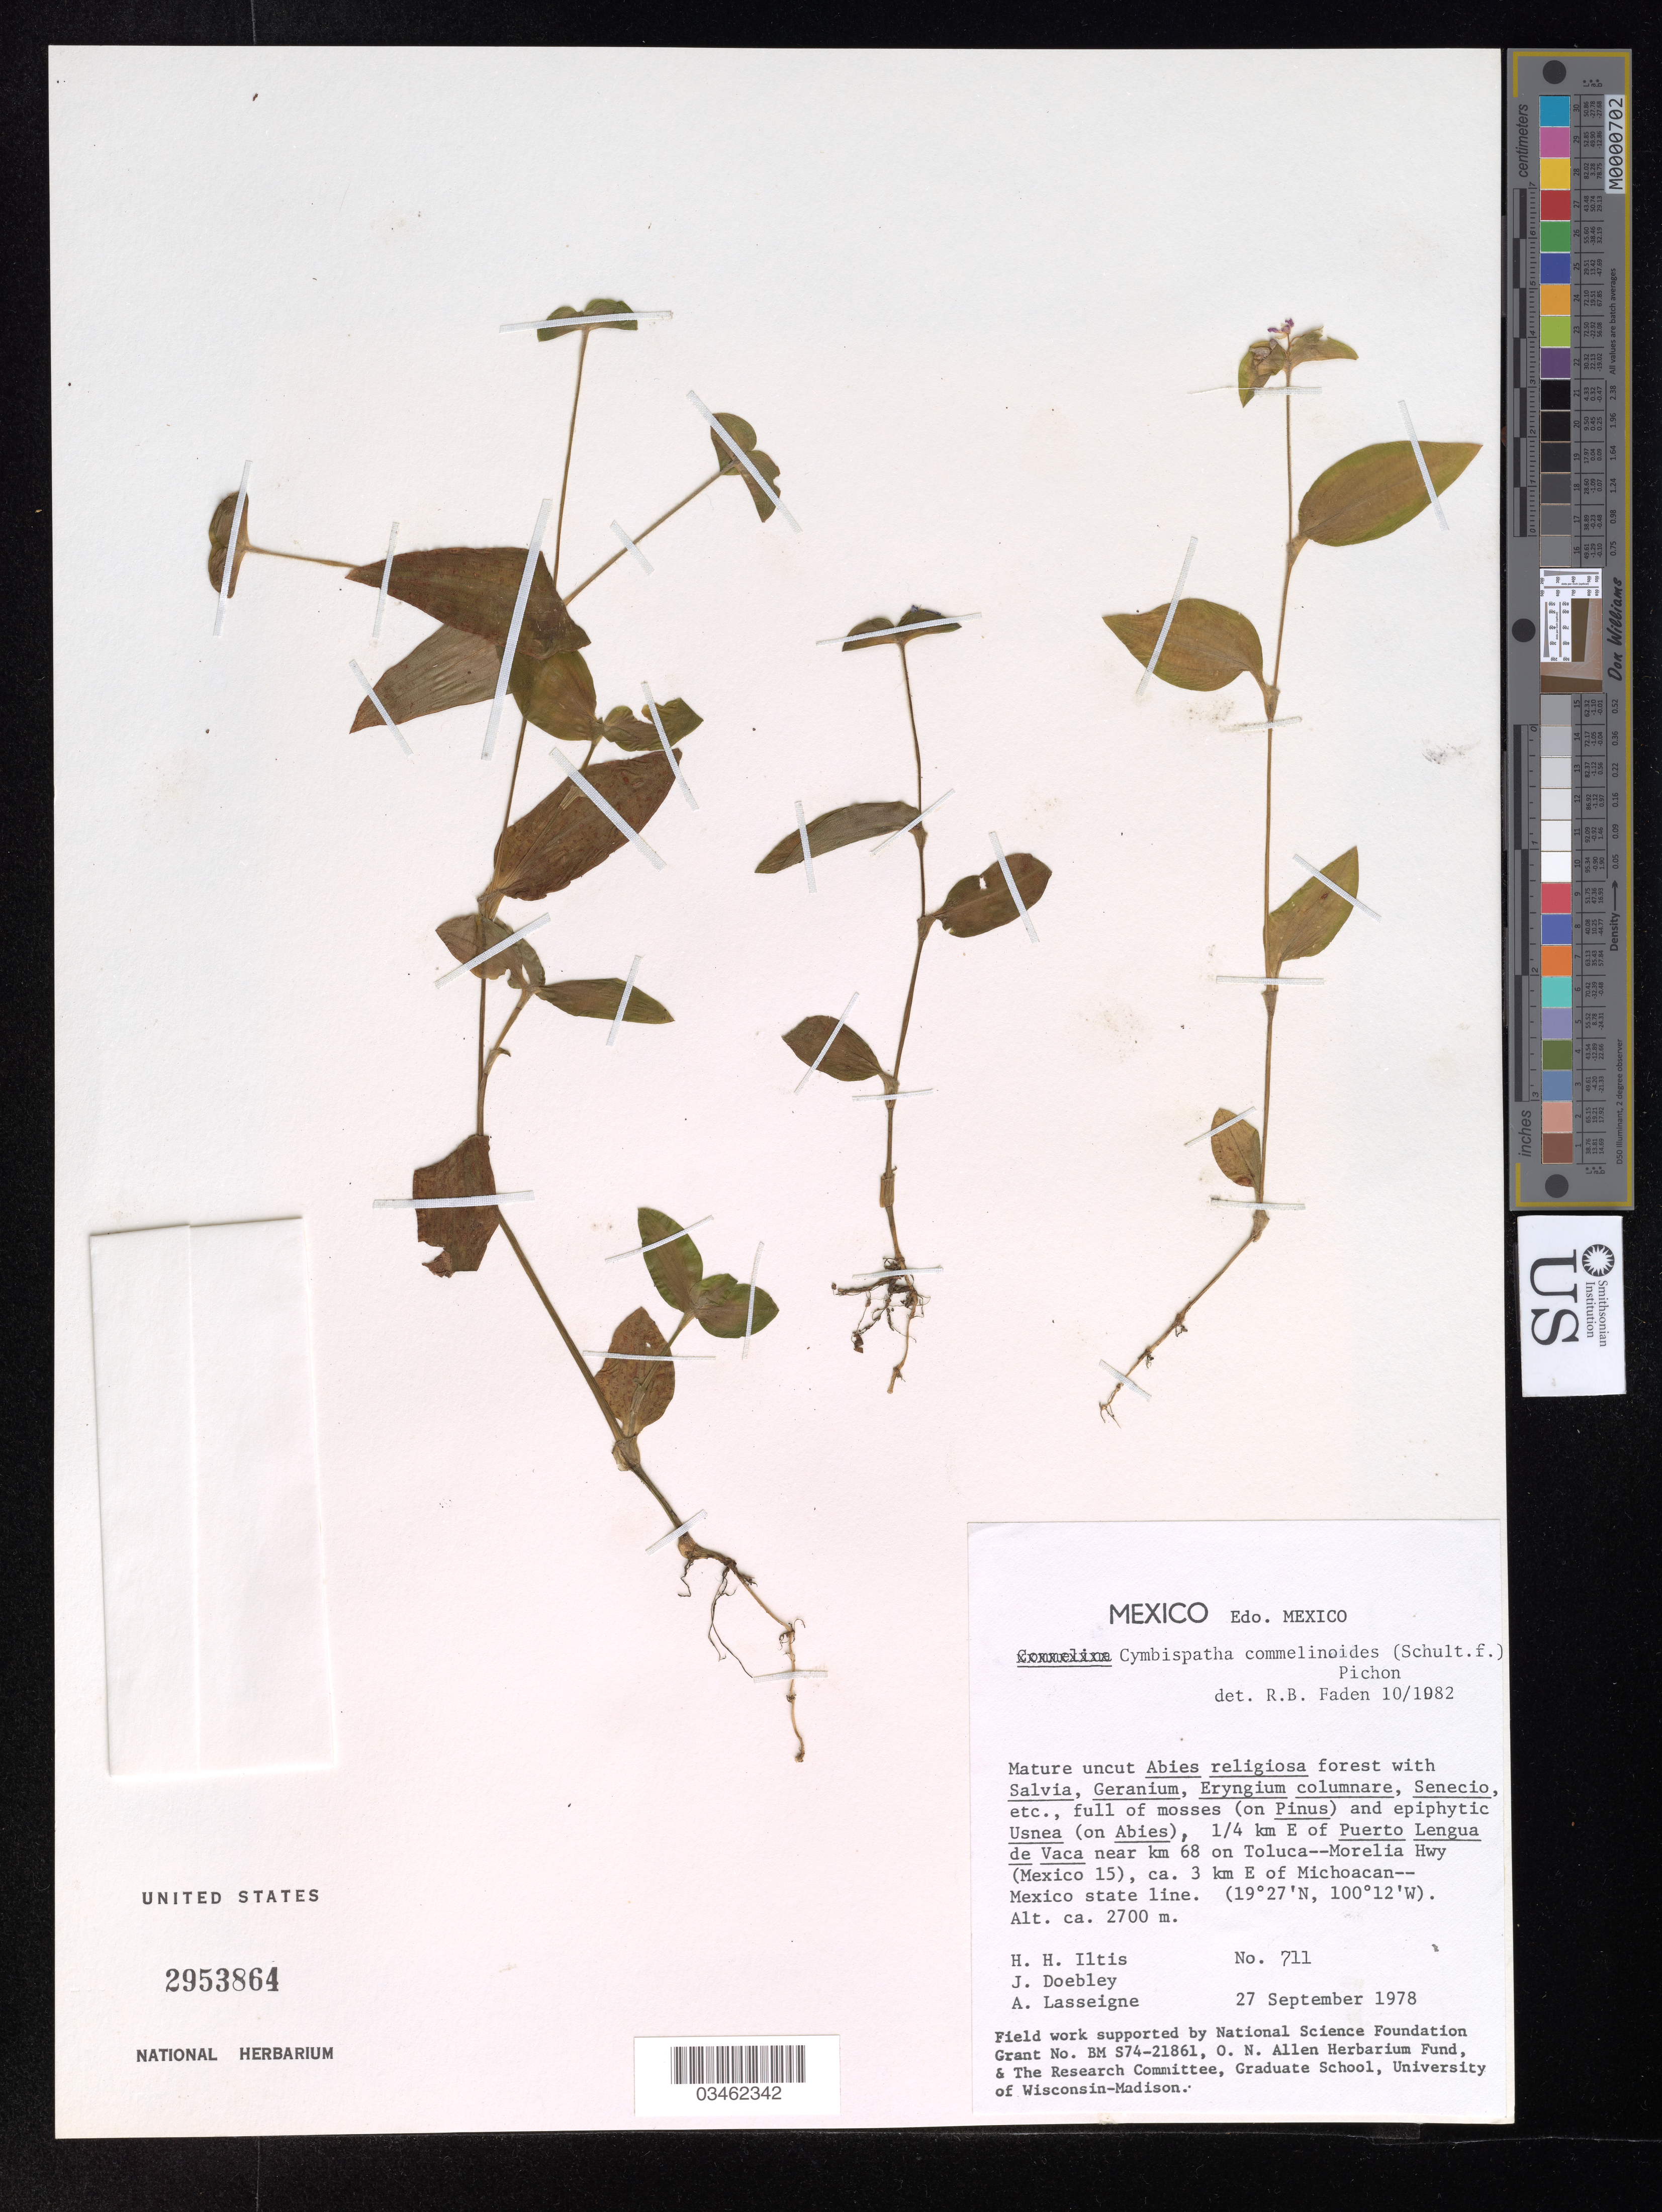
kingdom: Plantae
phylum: Tracheophyta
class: Liliopsida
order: Commelinales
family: Commelinaceae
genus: Cymbispatha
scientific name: Cymbispatha commelinoides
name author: (Schult. & Schult. f.) Pichon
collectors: H. H. Iltis, J. Doebley & A. Lasseigne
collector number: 711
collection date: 1978-09-27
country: Mexico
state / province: México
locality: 1/4 km E of Puerto Lengua de Vaca near km 68 on Toluca--Morelia Hwy (Mexico 15), ca. 3 km E of Michoacan-- Mexico state line.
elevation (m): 2700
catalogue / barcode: US 2953864